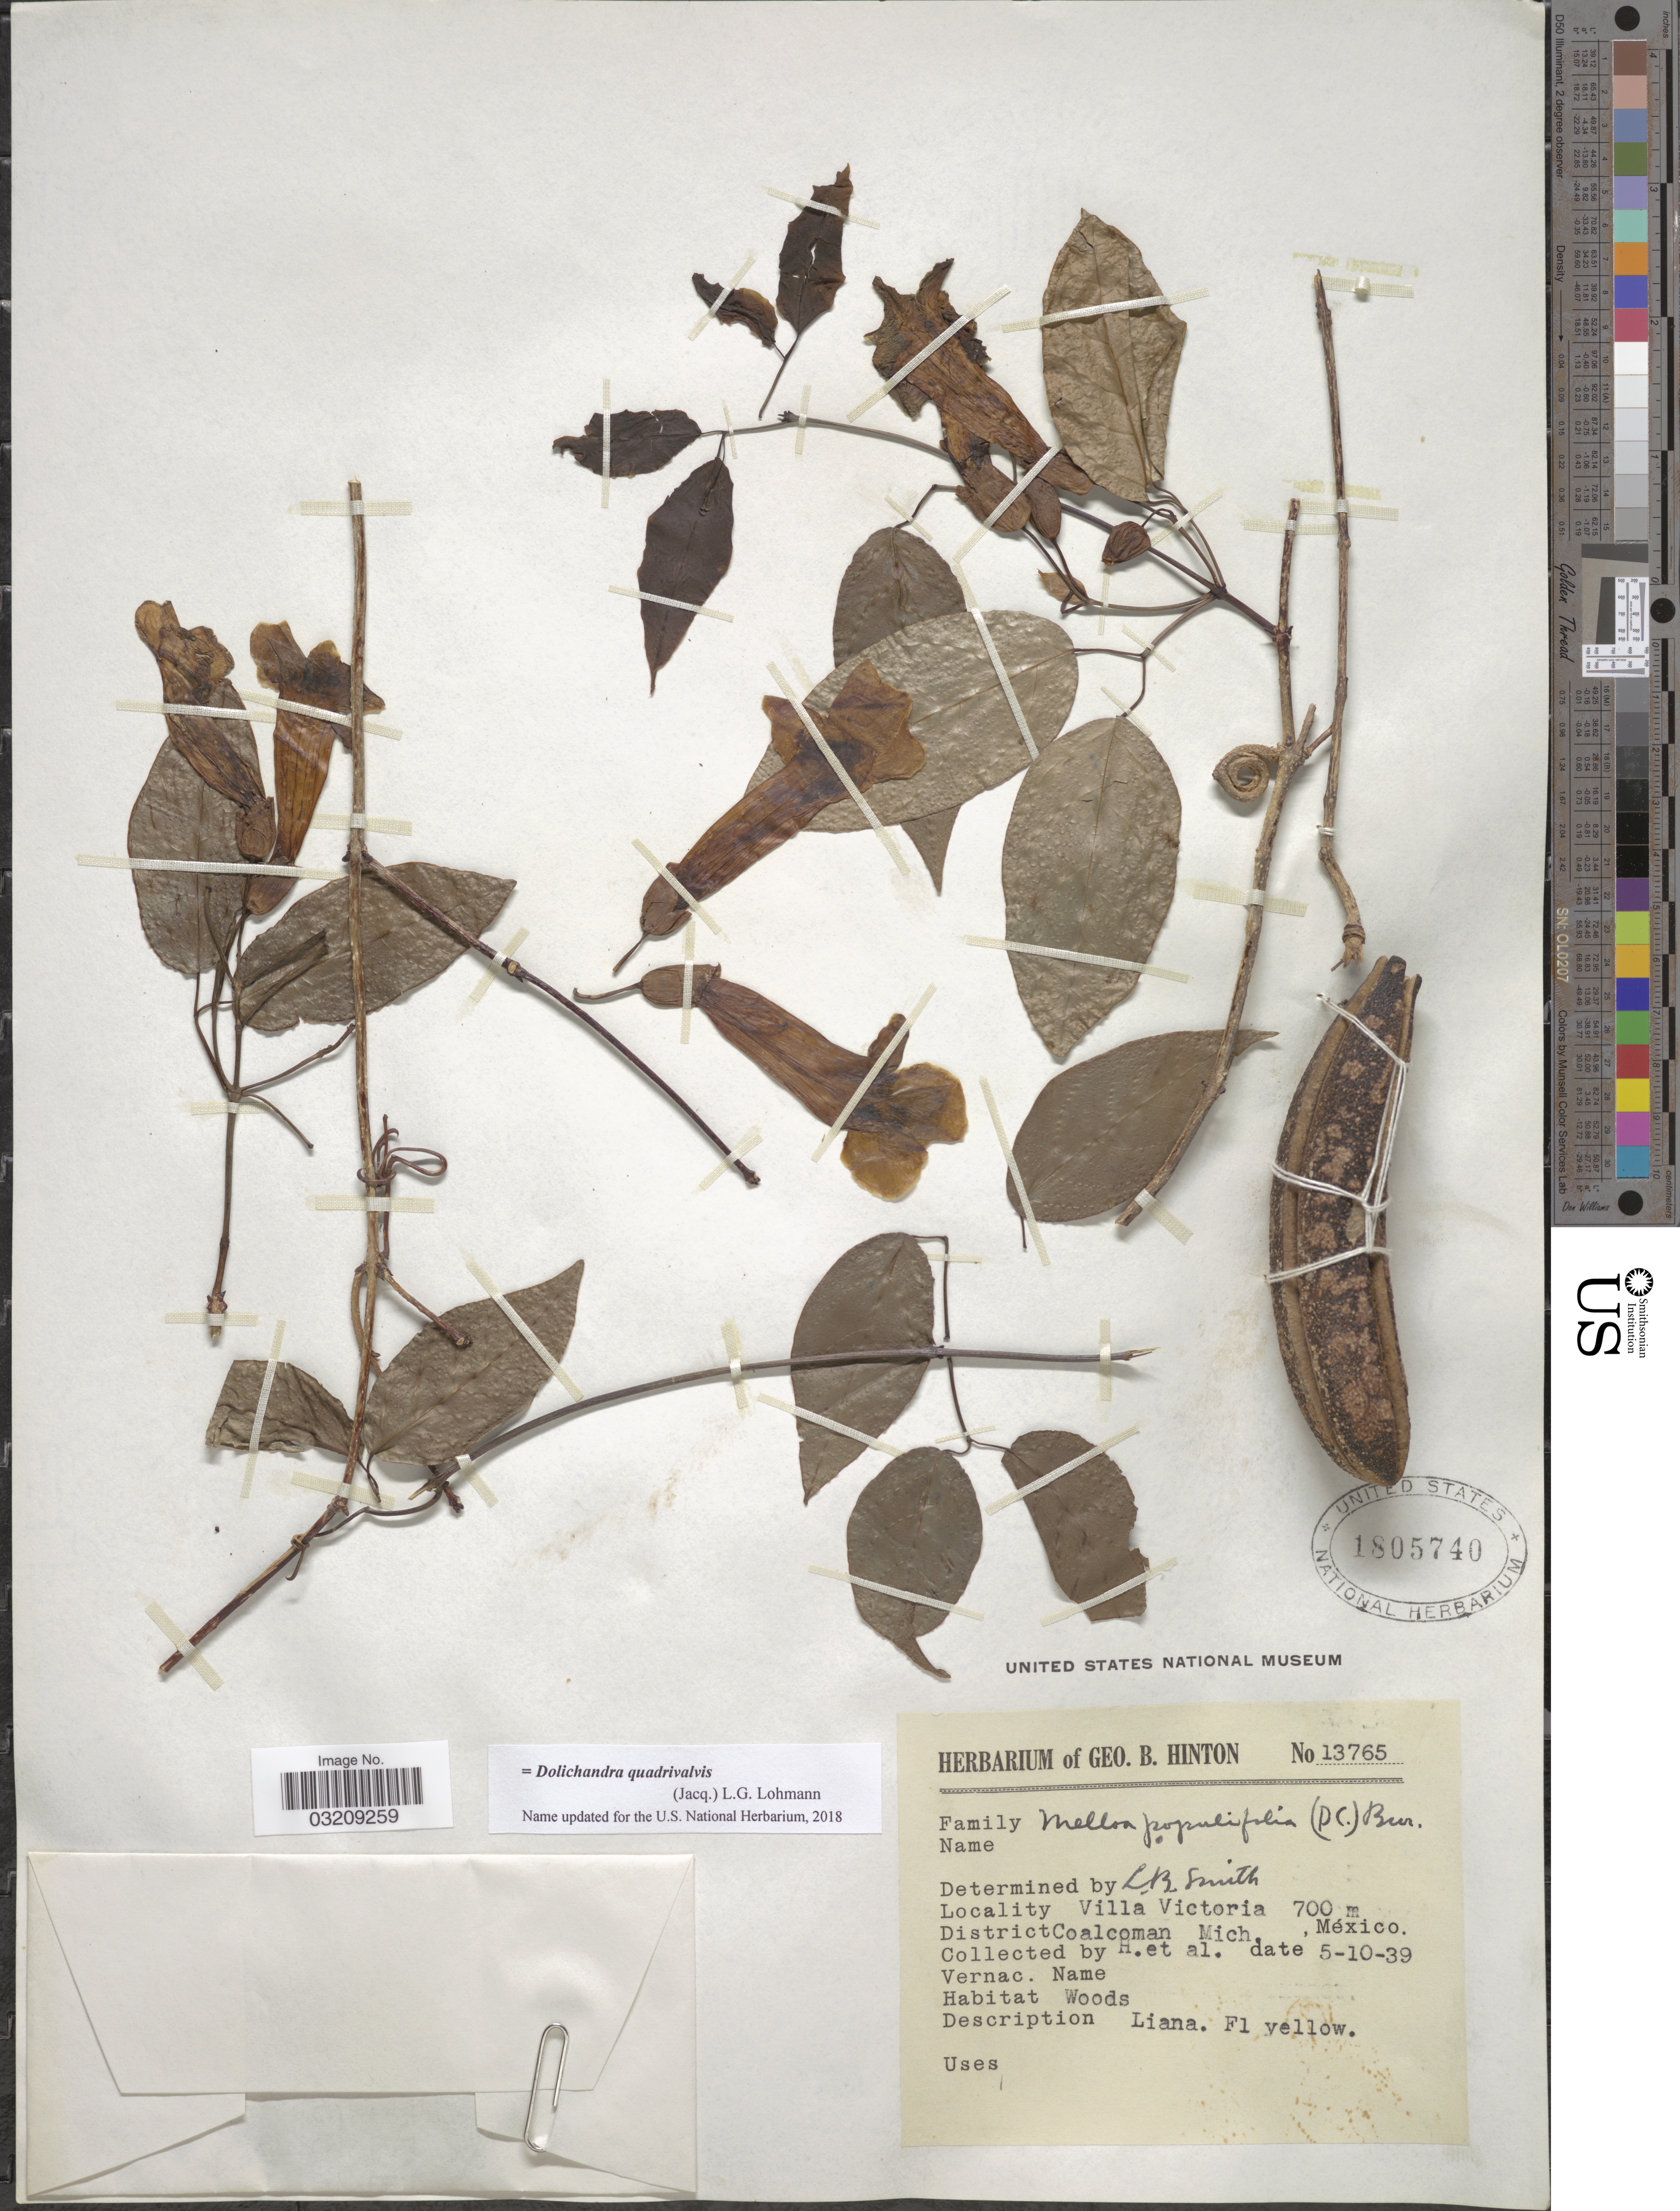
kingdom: Plantae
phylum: Tracheophyta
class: Magnoliopsida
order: Lamiales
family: Bignoniaceae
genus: Dolichandra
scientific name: Dolichandra quadrivalvis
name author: (Jacq.) L.G. Lohmann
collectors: G. B. Hinton & et al.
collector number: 13765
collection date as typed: Transcribed d/m/y: 5/10/39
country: Mexico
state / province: Michoacán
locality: Villa Victoria. District Coalcoman Mich.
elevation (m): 700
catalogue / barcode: US 1805740